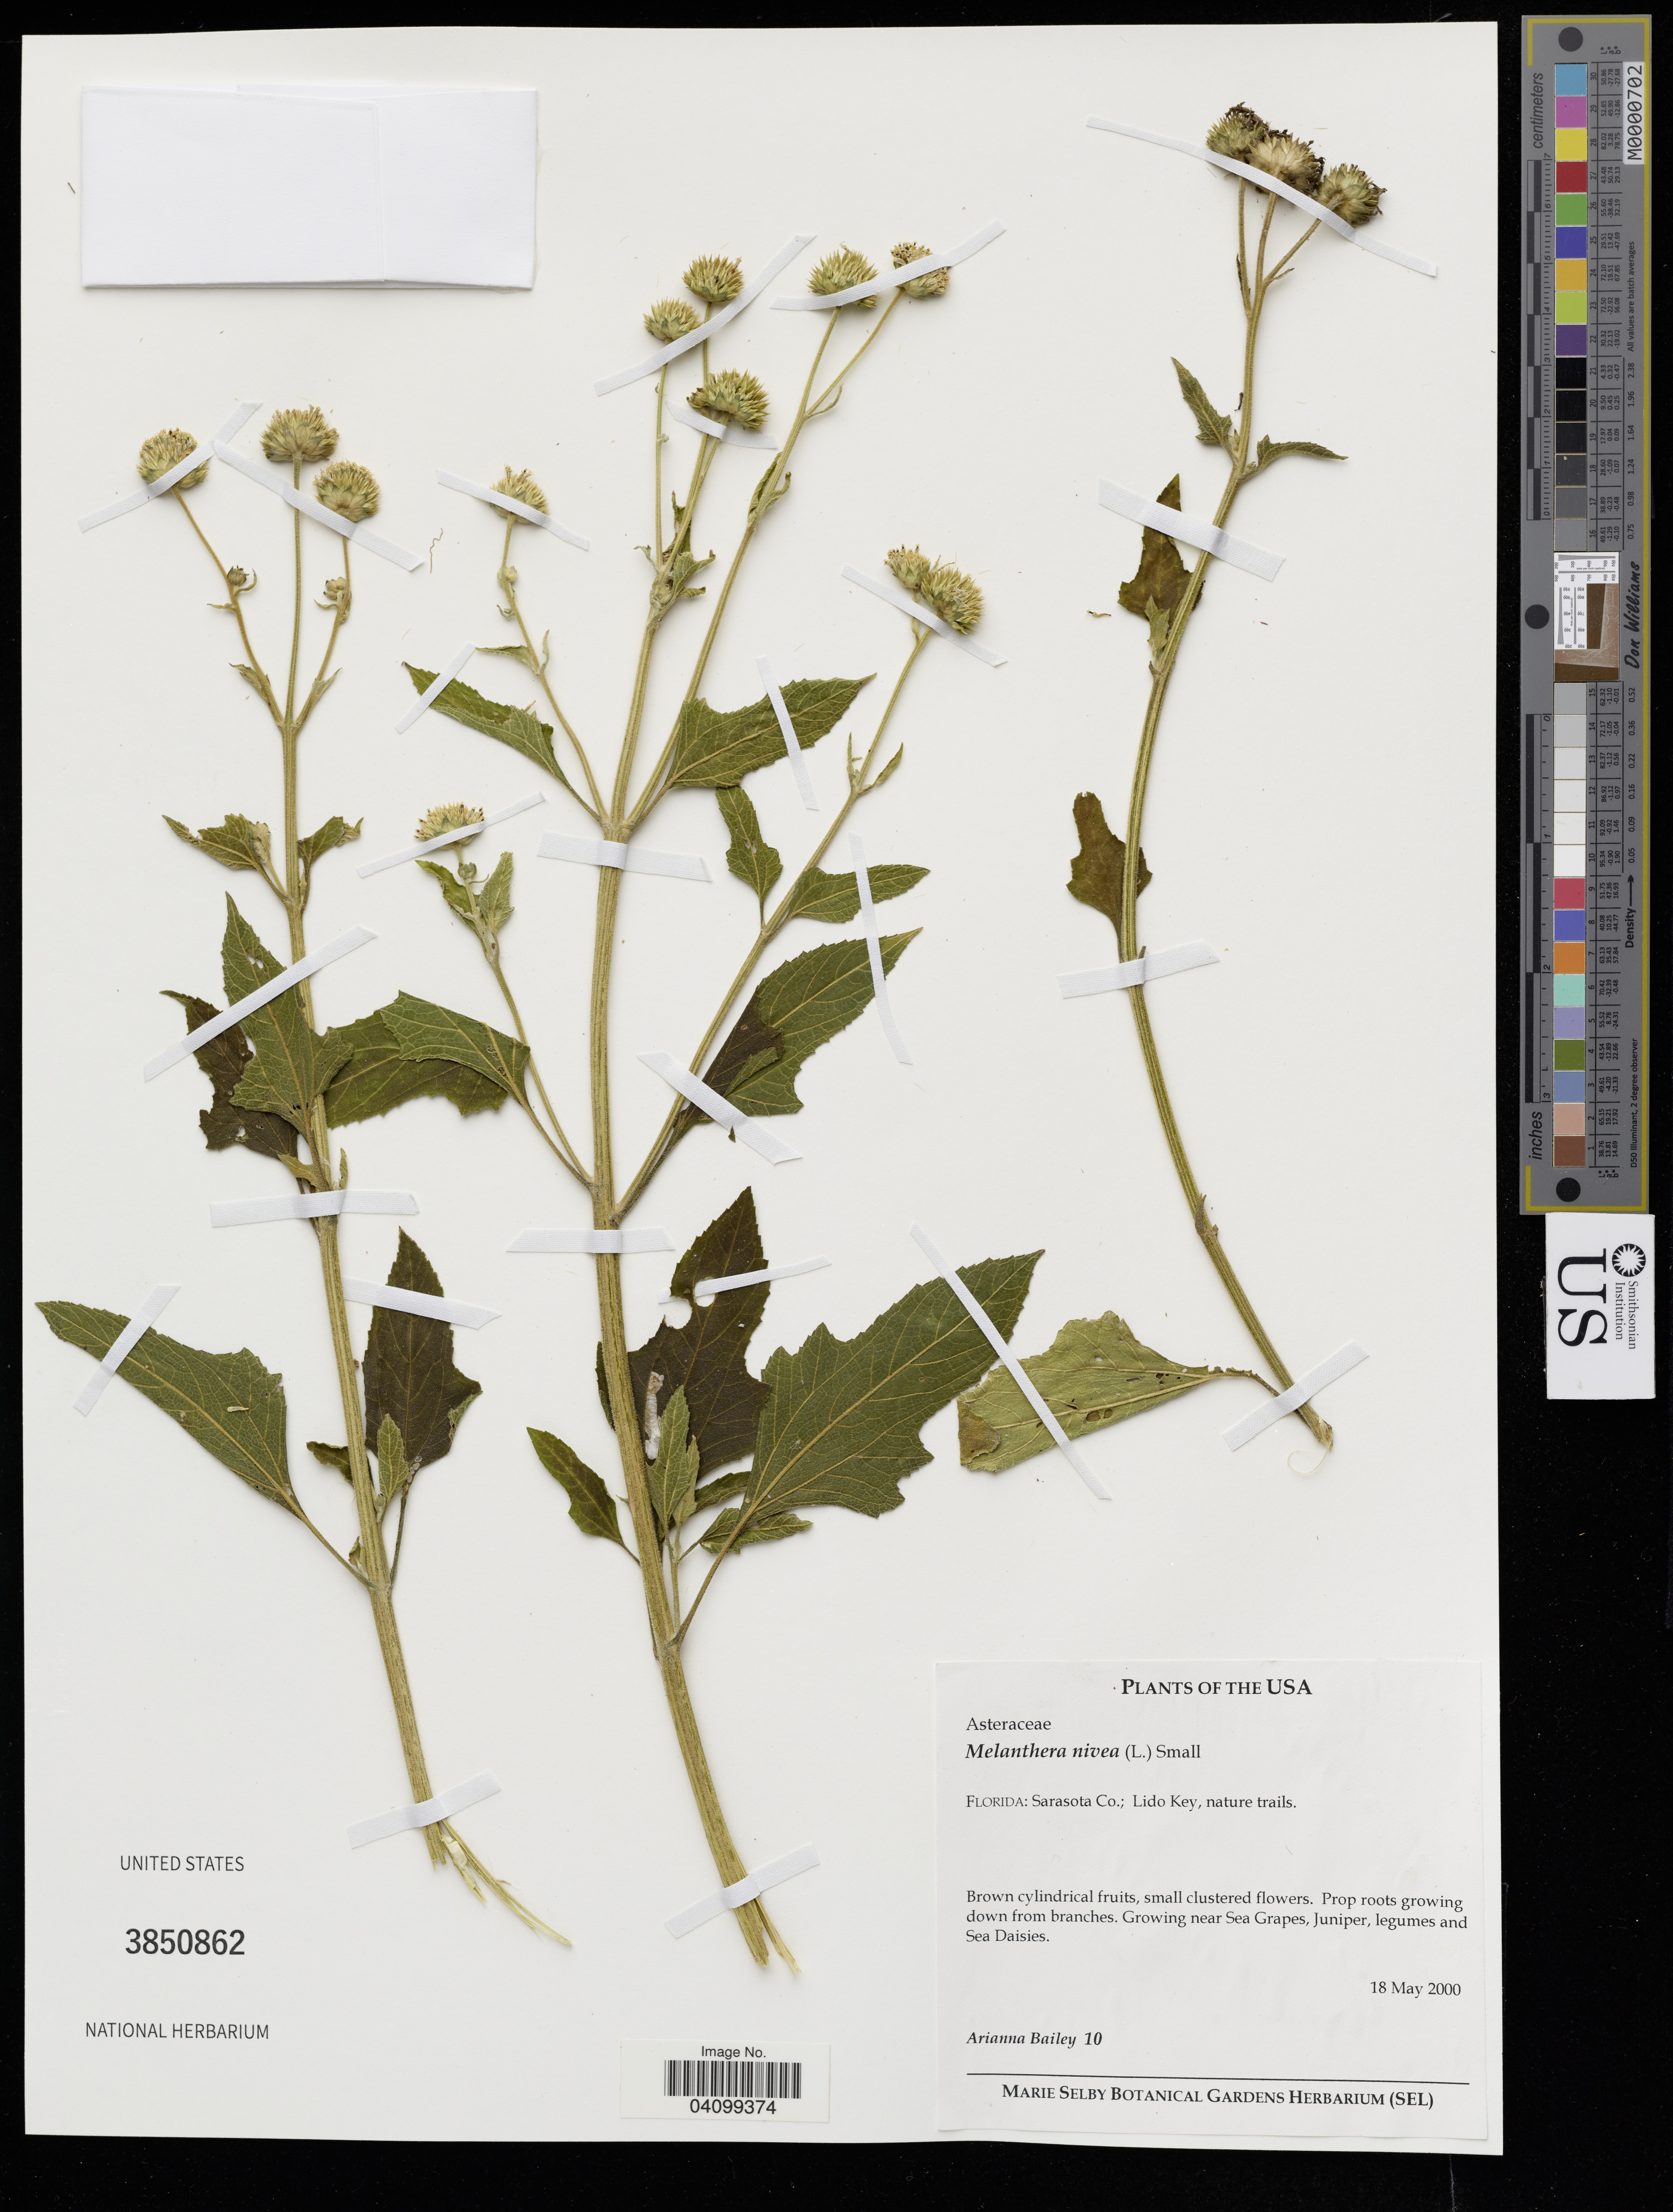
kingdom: Plantae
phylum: Tracheophyta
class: Magnoliopsida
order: Asterales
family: Asteraceae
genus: Melanthera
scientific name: Melanthera nivea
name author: (L.) Small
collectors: A. Bailey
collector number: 10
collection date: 2000-05-18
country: United States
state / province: Florida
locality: Sarasota Co.; Lido Key.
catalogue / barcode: US 3850862